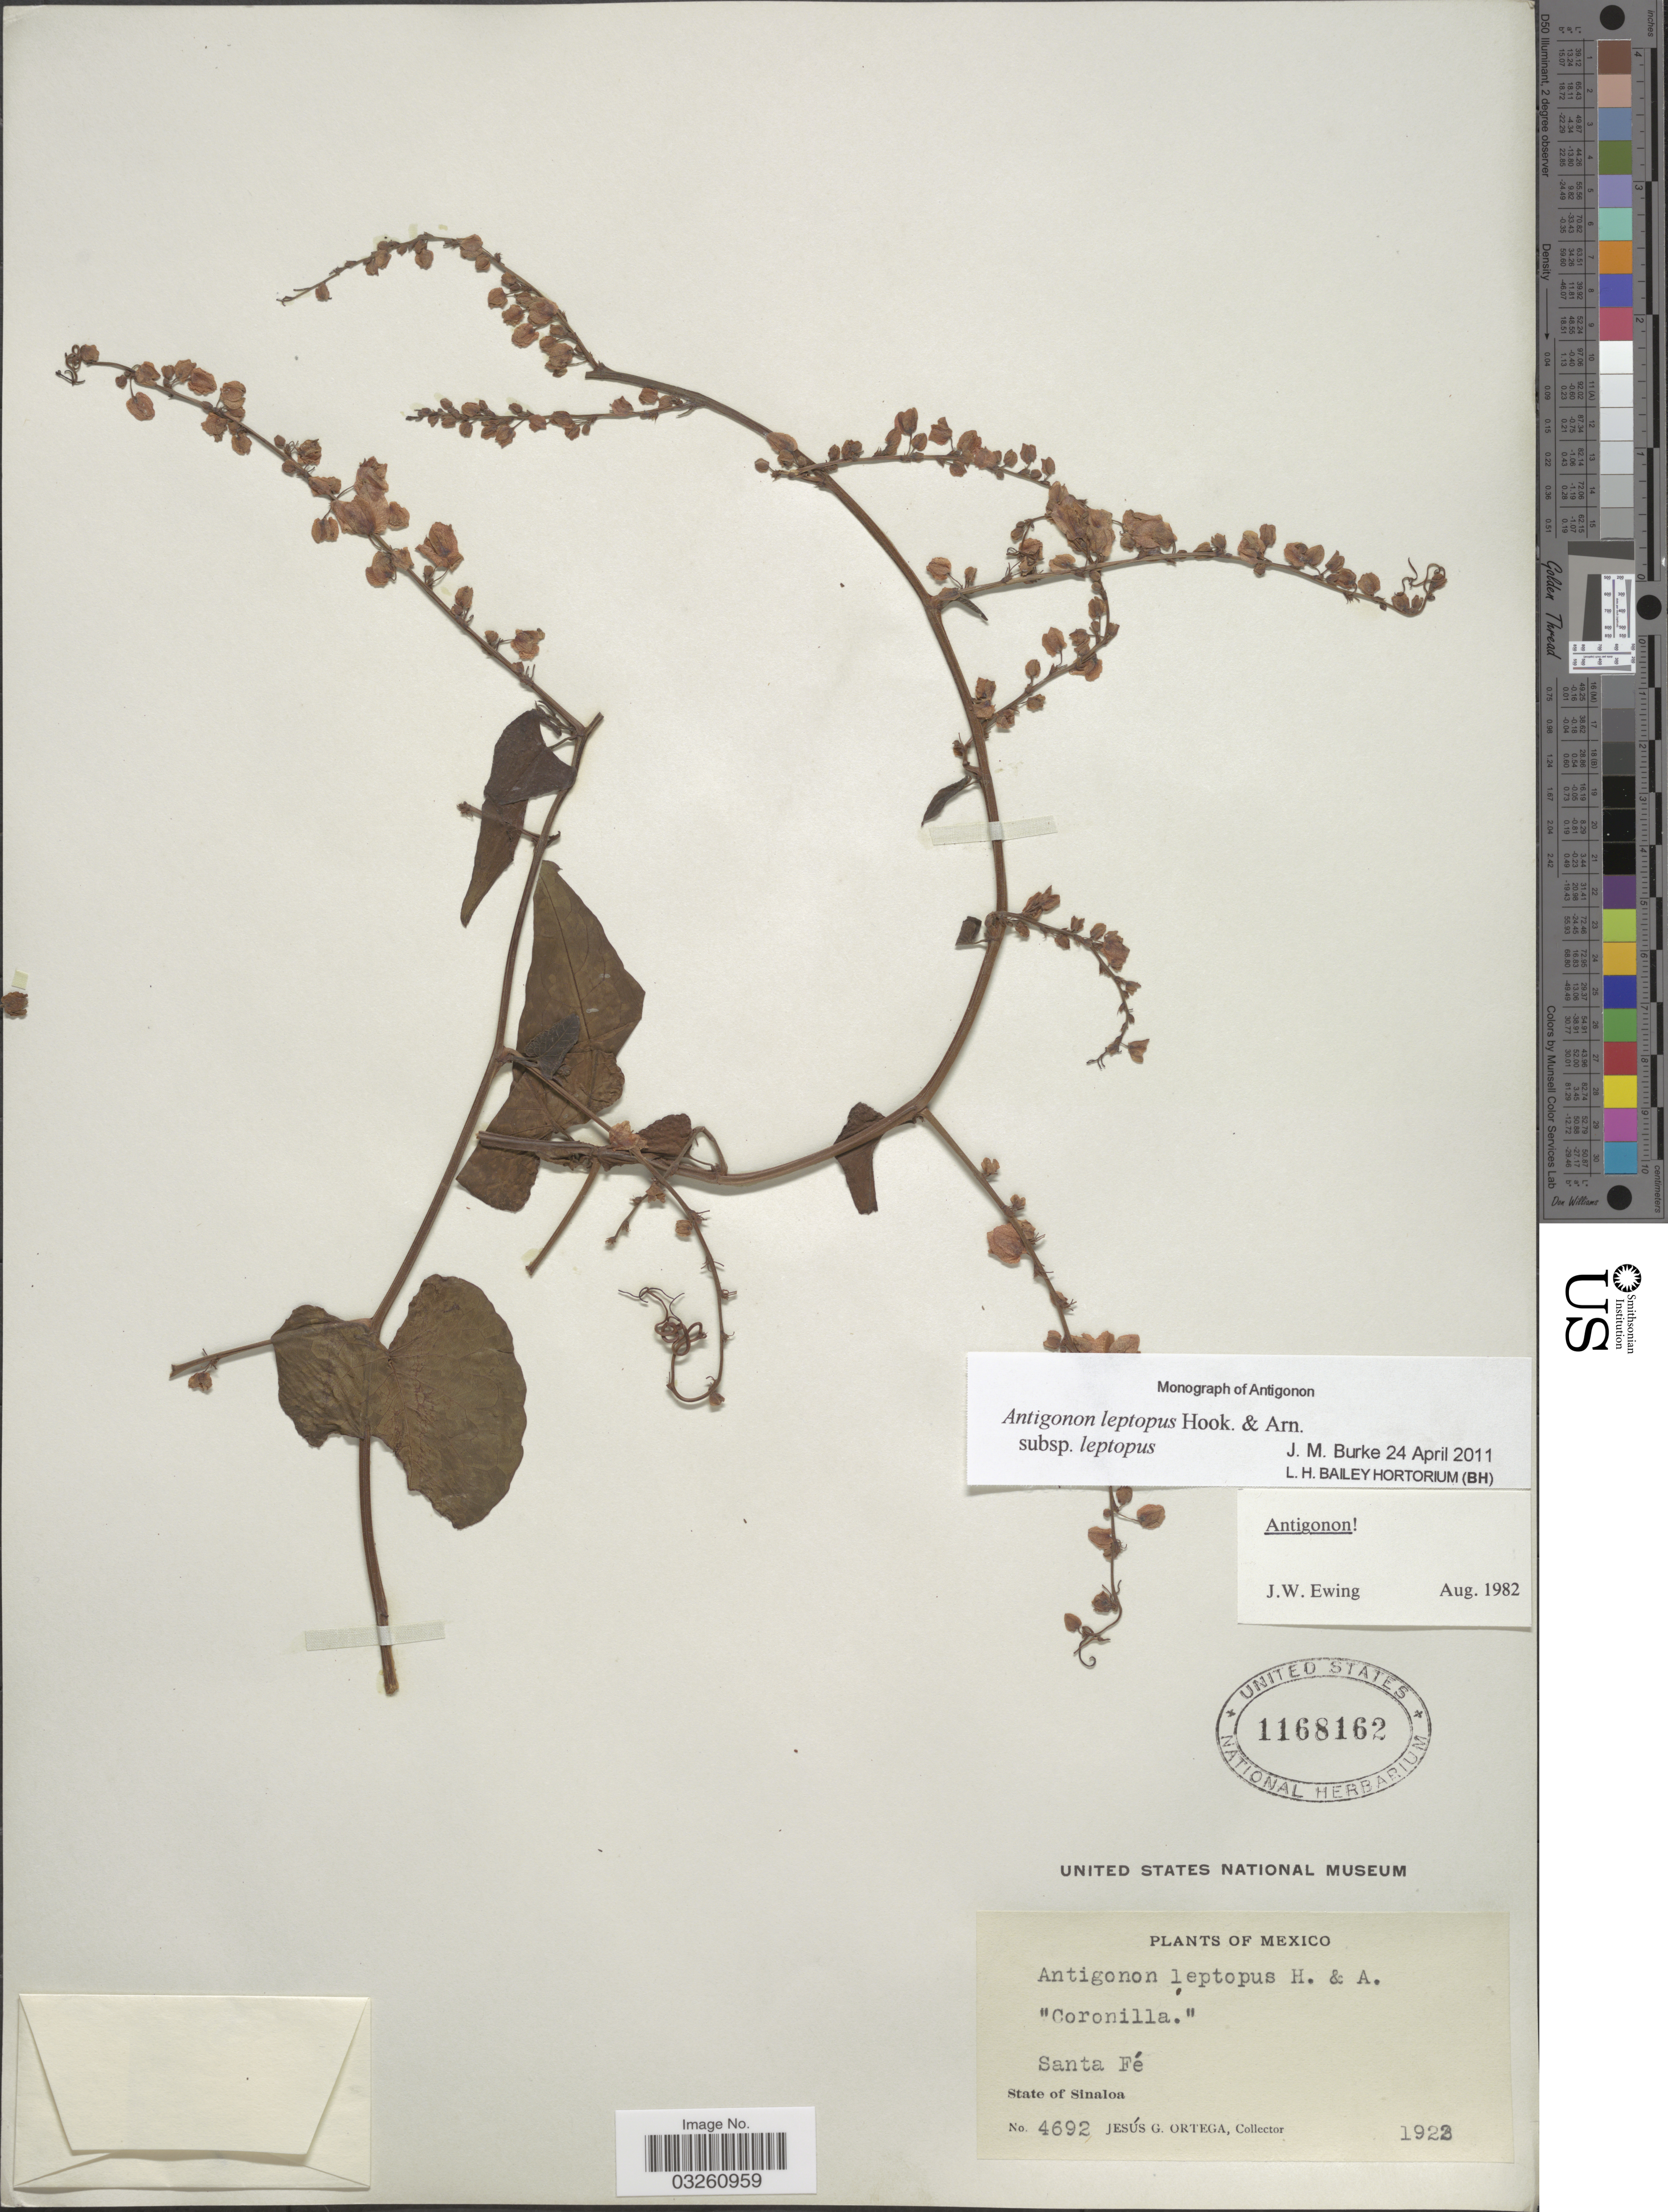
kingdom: Plantae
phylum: Tracheophyta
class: Magnoliopsida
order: Caryophyllales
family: Polygonaceae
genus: Antigonon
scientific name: Antigonon leptopus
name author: Hook. & Arn.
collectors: J. Ortega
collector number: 4692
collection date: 1922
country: Mexico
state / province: Sinaloa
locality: Santa Fé.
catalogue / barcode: US 1168162